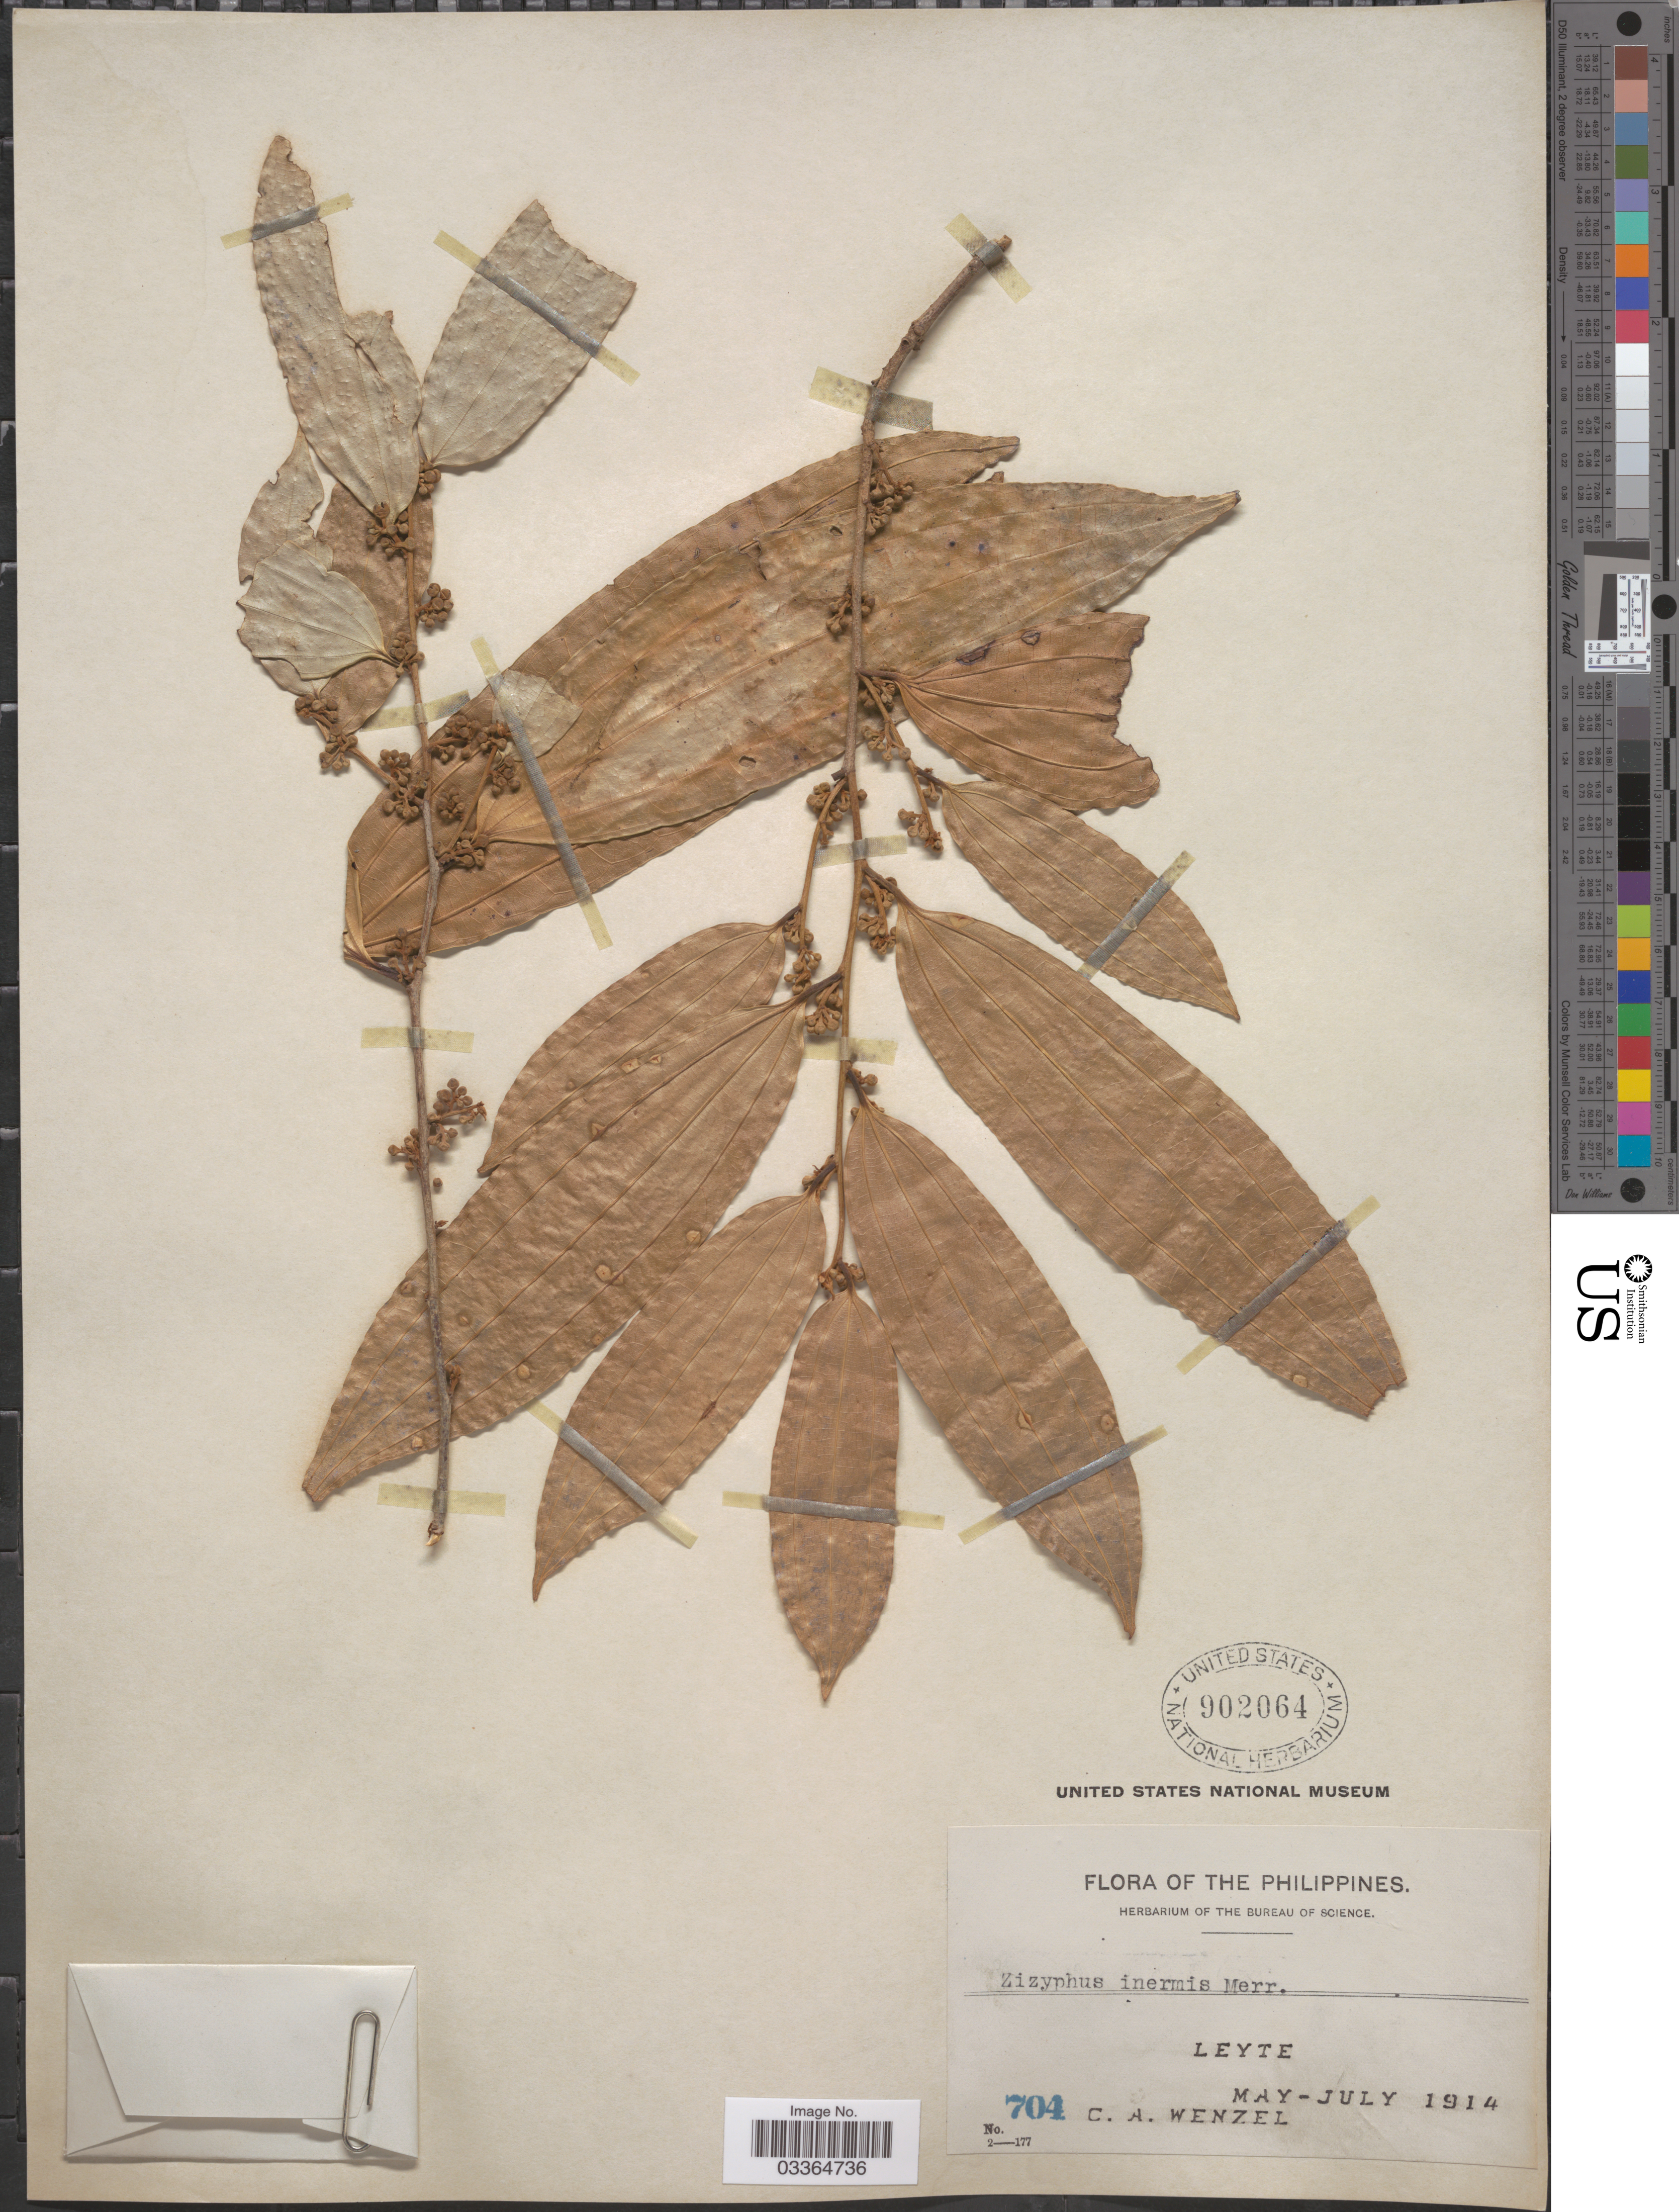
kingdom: Plantae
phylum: Tracheophyta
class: Magnoliopsida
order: Rosales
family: Rhamnaceae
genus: Ziziphus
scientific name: Ziziphus inermis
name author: Merr.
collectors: C. Wenzel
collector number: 704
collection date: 1914-05/1914-07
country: Philippines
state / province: Eastern Visayas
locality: Leyte.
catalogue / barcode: US 902064